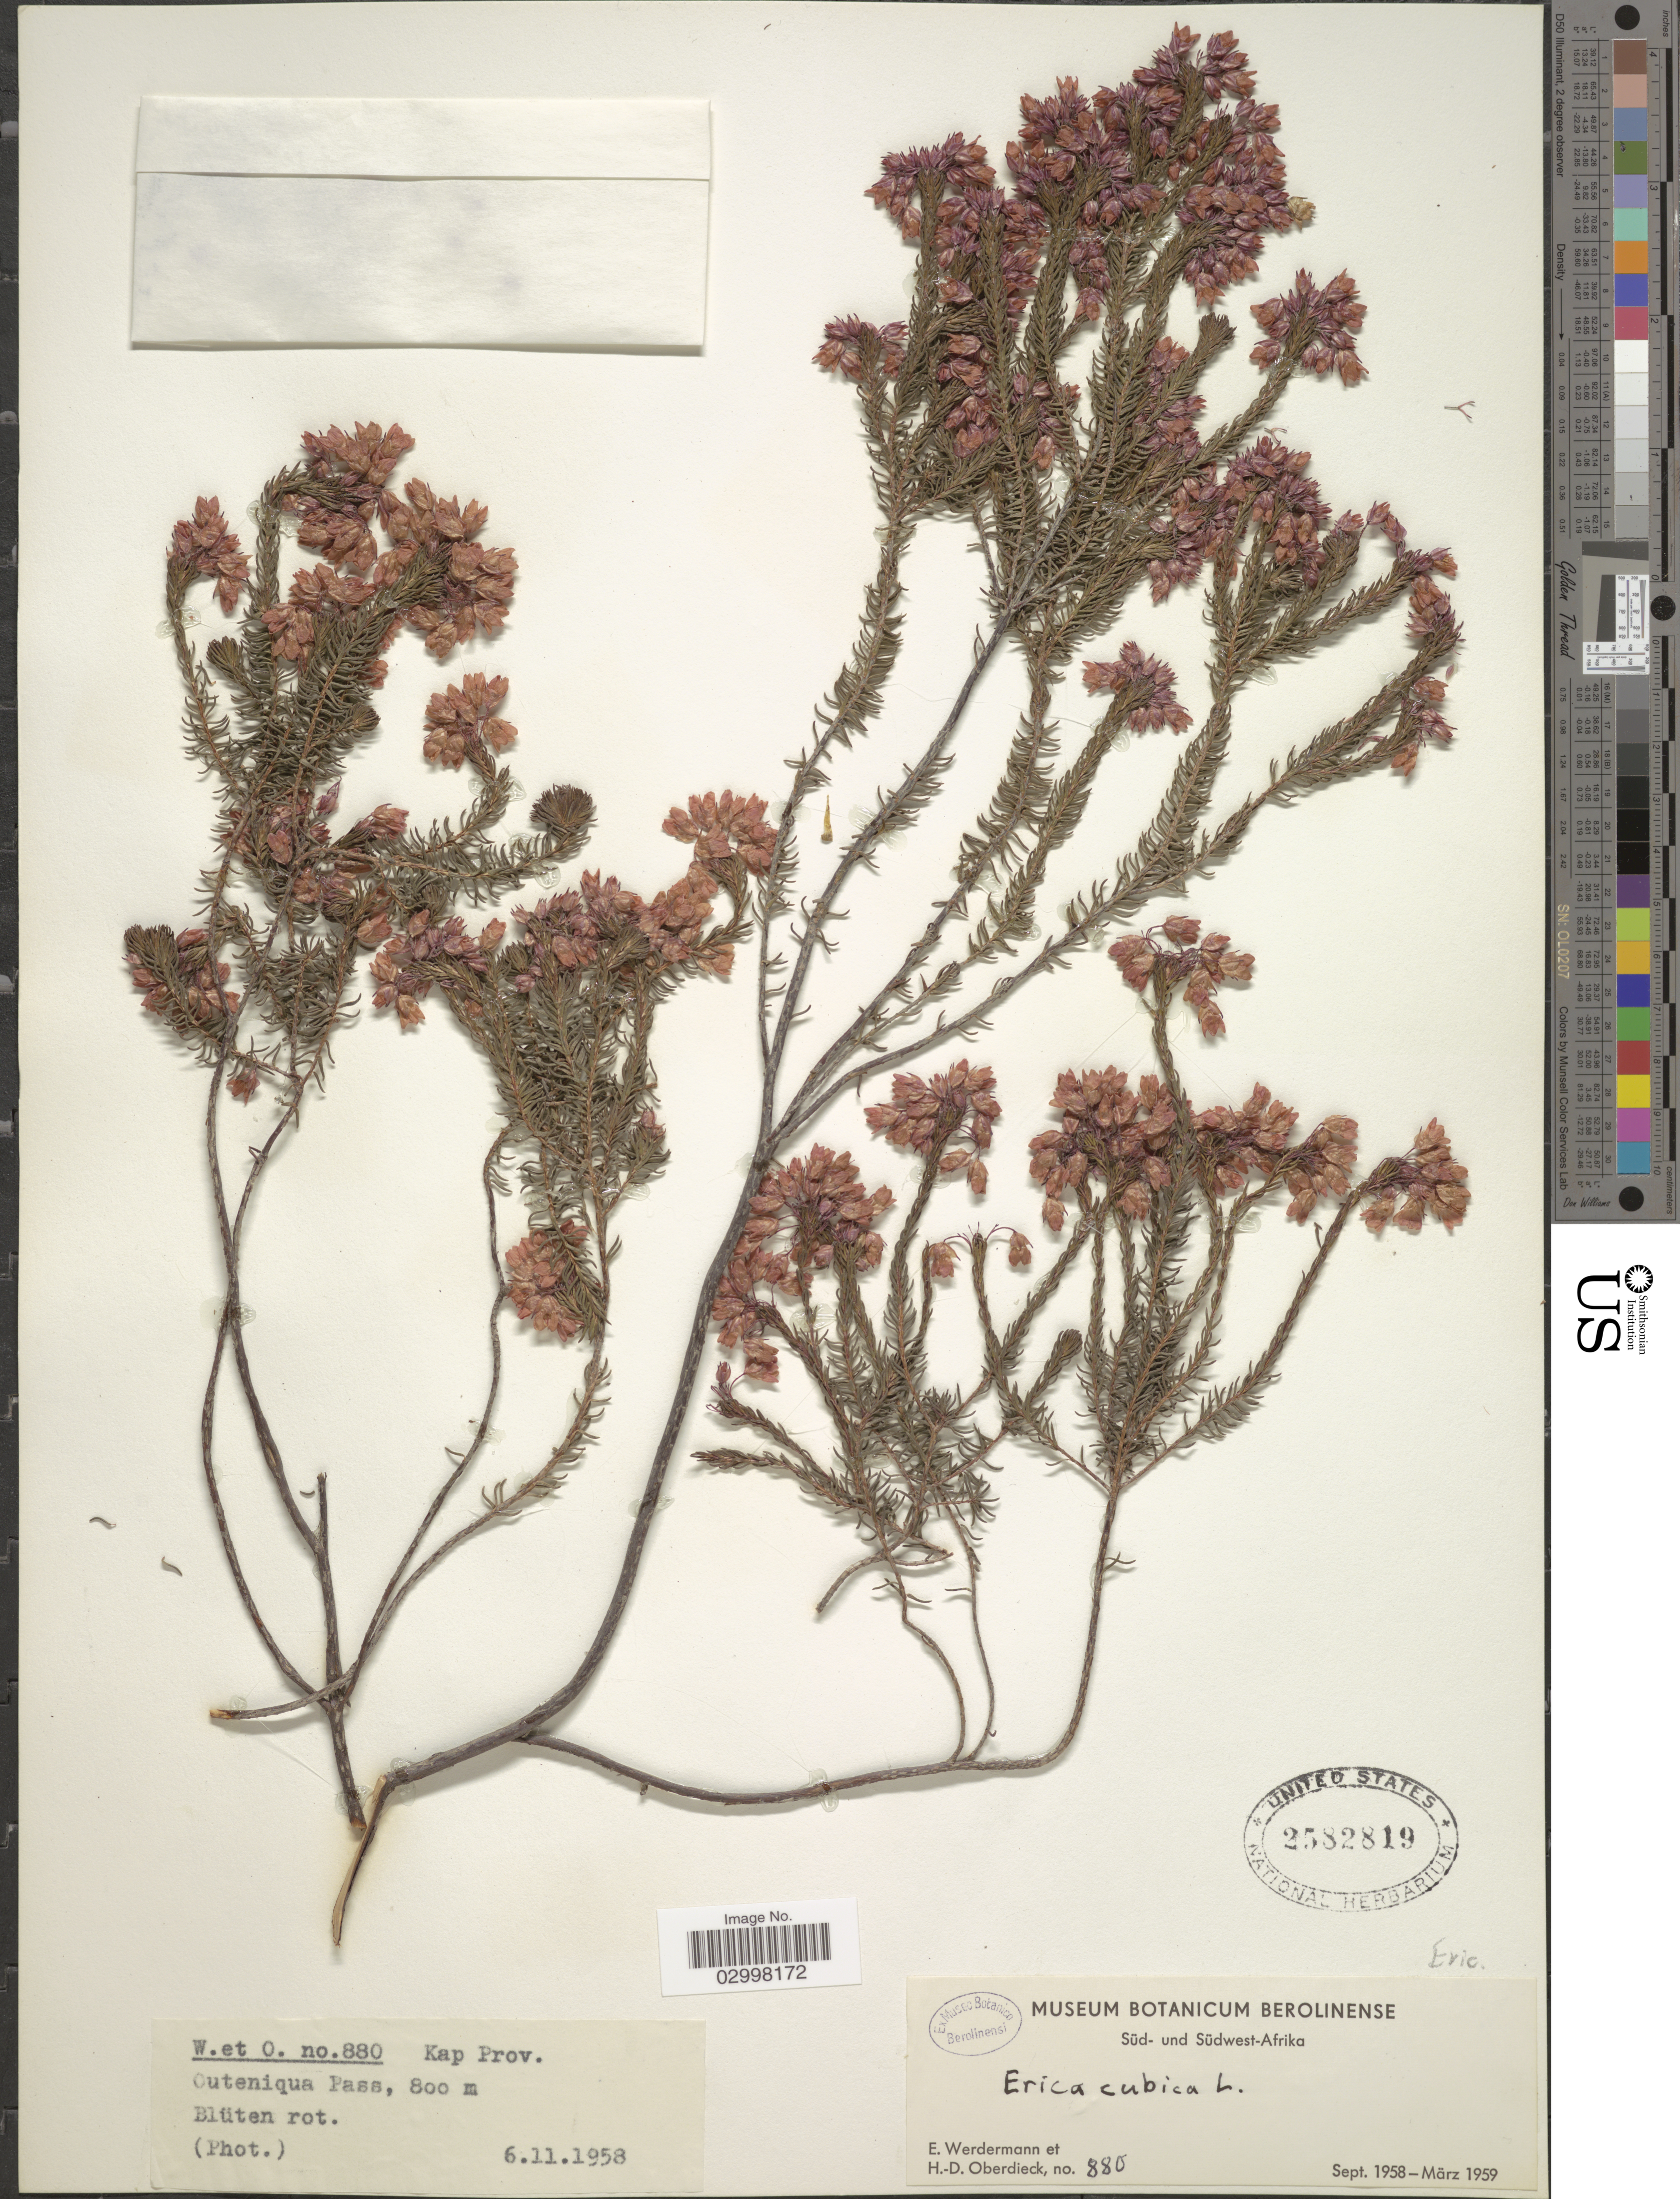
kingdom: Plantae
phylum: Tracheophyta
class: Magnoliopsida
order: Ericales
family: Ericaceae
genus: Erica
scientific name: Erica cubica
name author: L.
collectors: E. Werdermann & H. Oberdieck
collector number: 880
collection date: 1958-11-06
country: South Africa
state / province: Western Cape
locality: Kap Prov. Outeniqua Pass. Süd-Afrika.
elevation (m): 800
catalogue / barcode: US 2582819